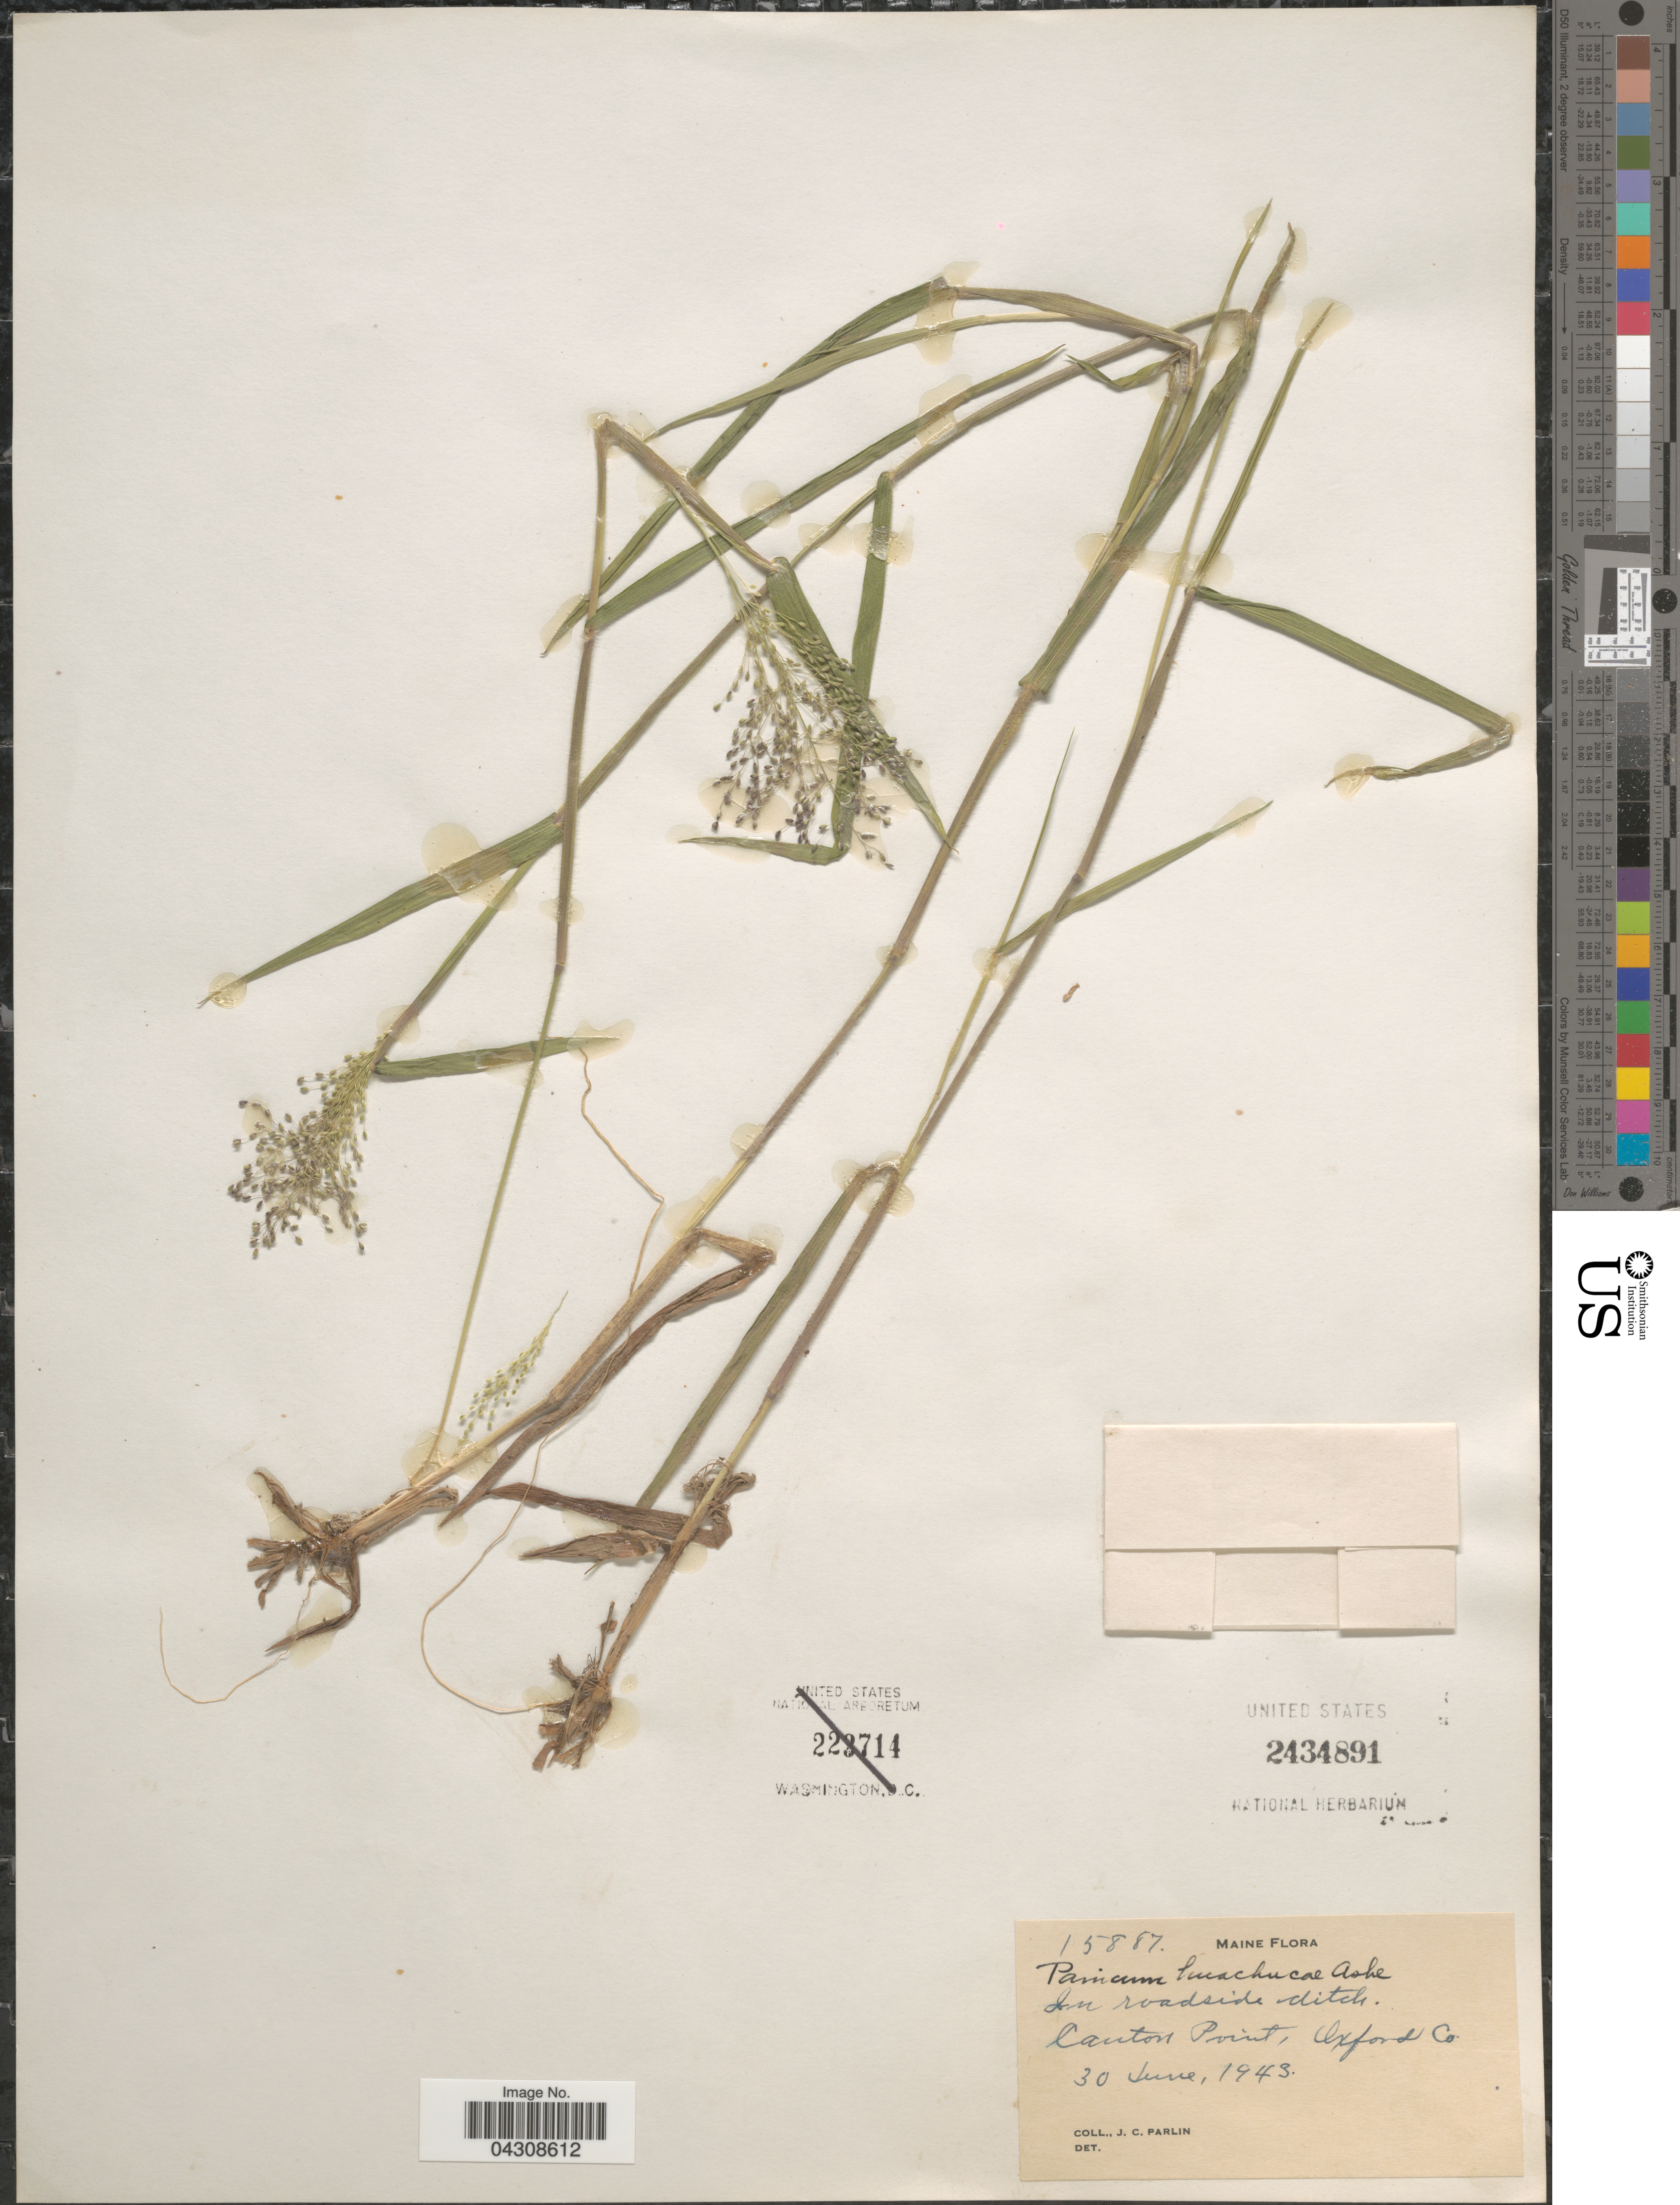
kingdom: Plantae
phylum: Tracheophyta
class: Liliopsida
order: Poales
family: Poaceae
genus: Dichanthelium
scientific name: Dichanthelium acuminatum var. acuminatum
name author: (Sw.) Gould & C.A. Clark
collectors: J. Parlin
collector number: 15887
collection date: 1943-06-30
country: United States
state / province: Maine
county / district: Oxford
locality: In roadside ditch. Canton Point, Oxford Co.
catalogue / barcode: US 2434891